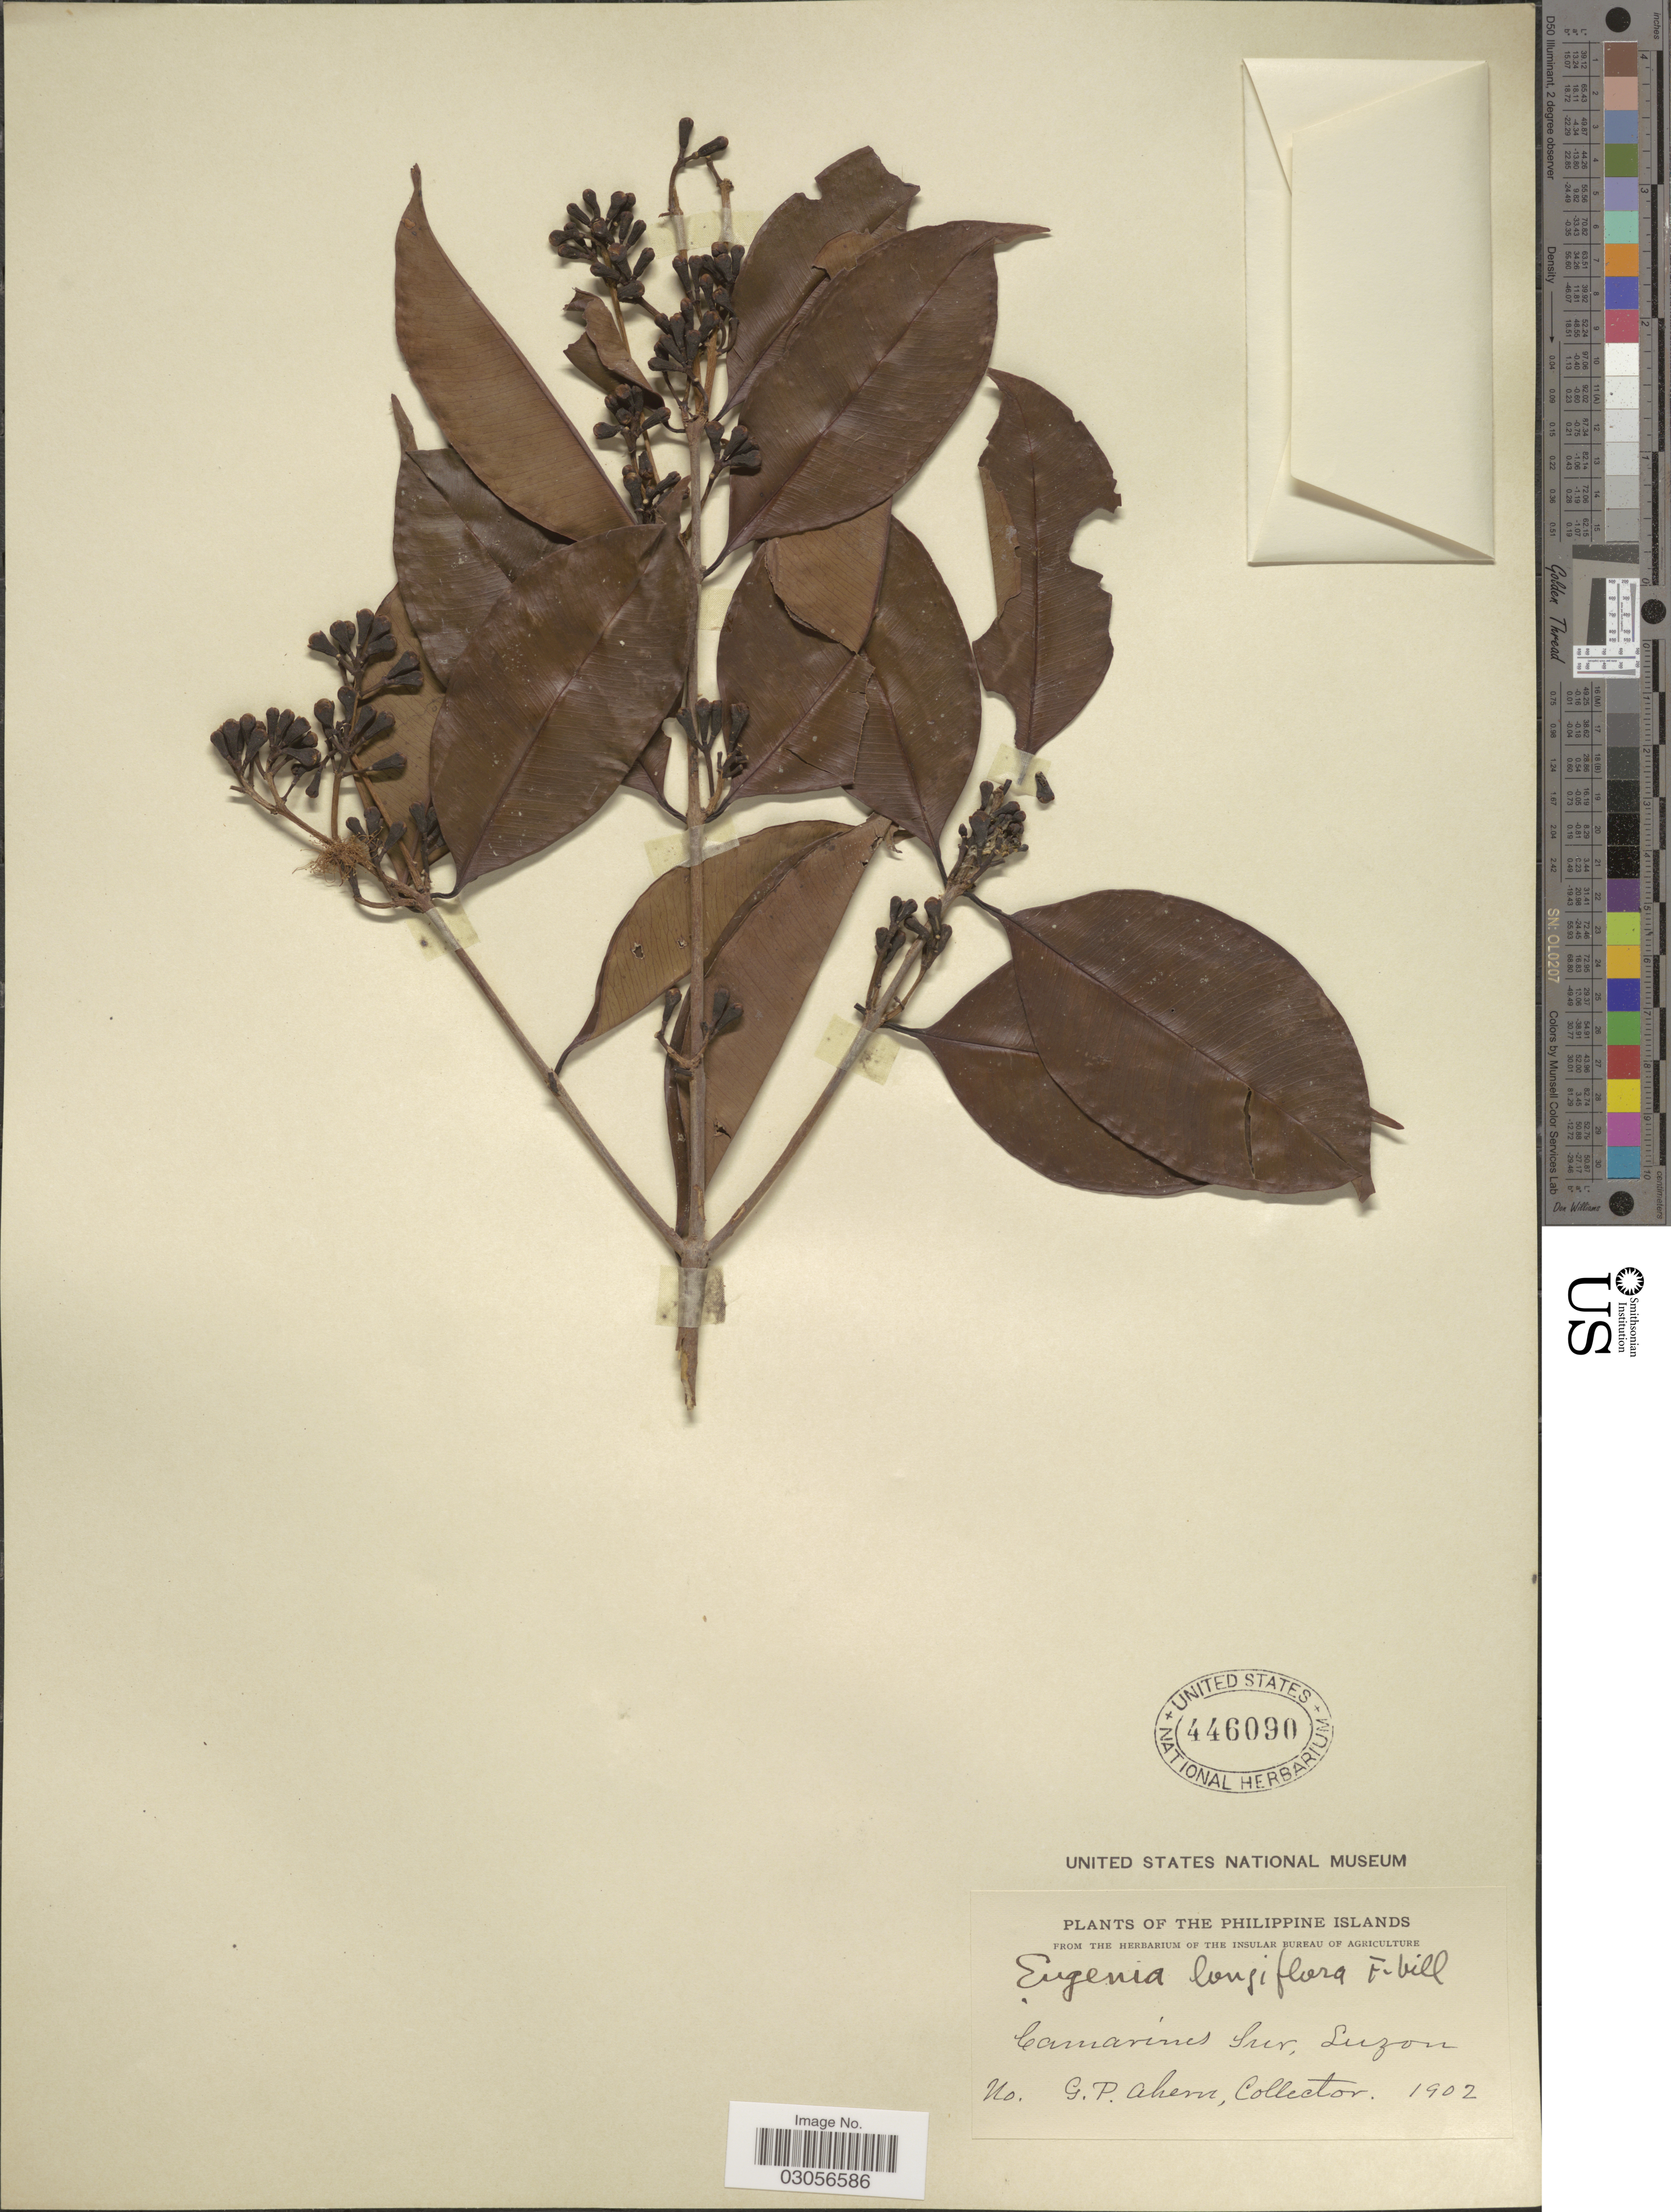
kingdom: Plantae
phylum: Tracheophyta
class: Magnoliopsida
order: Myrtales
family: Myrtaceae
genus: Syzygium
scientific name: Syzygium cerasiforme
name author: (Blume) Merr. & L.M. Perry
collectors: G. Ahern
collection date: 1902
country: Philippines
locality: Philippine Islands. Camarines Sur, Luzon.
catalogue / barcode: US 446090